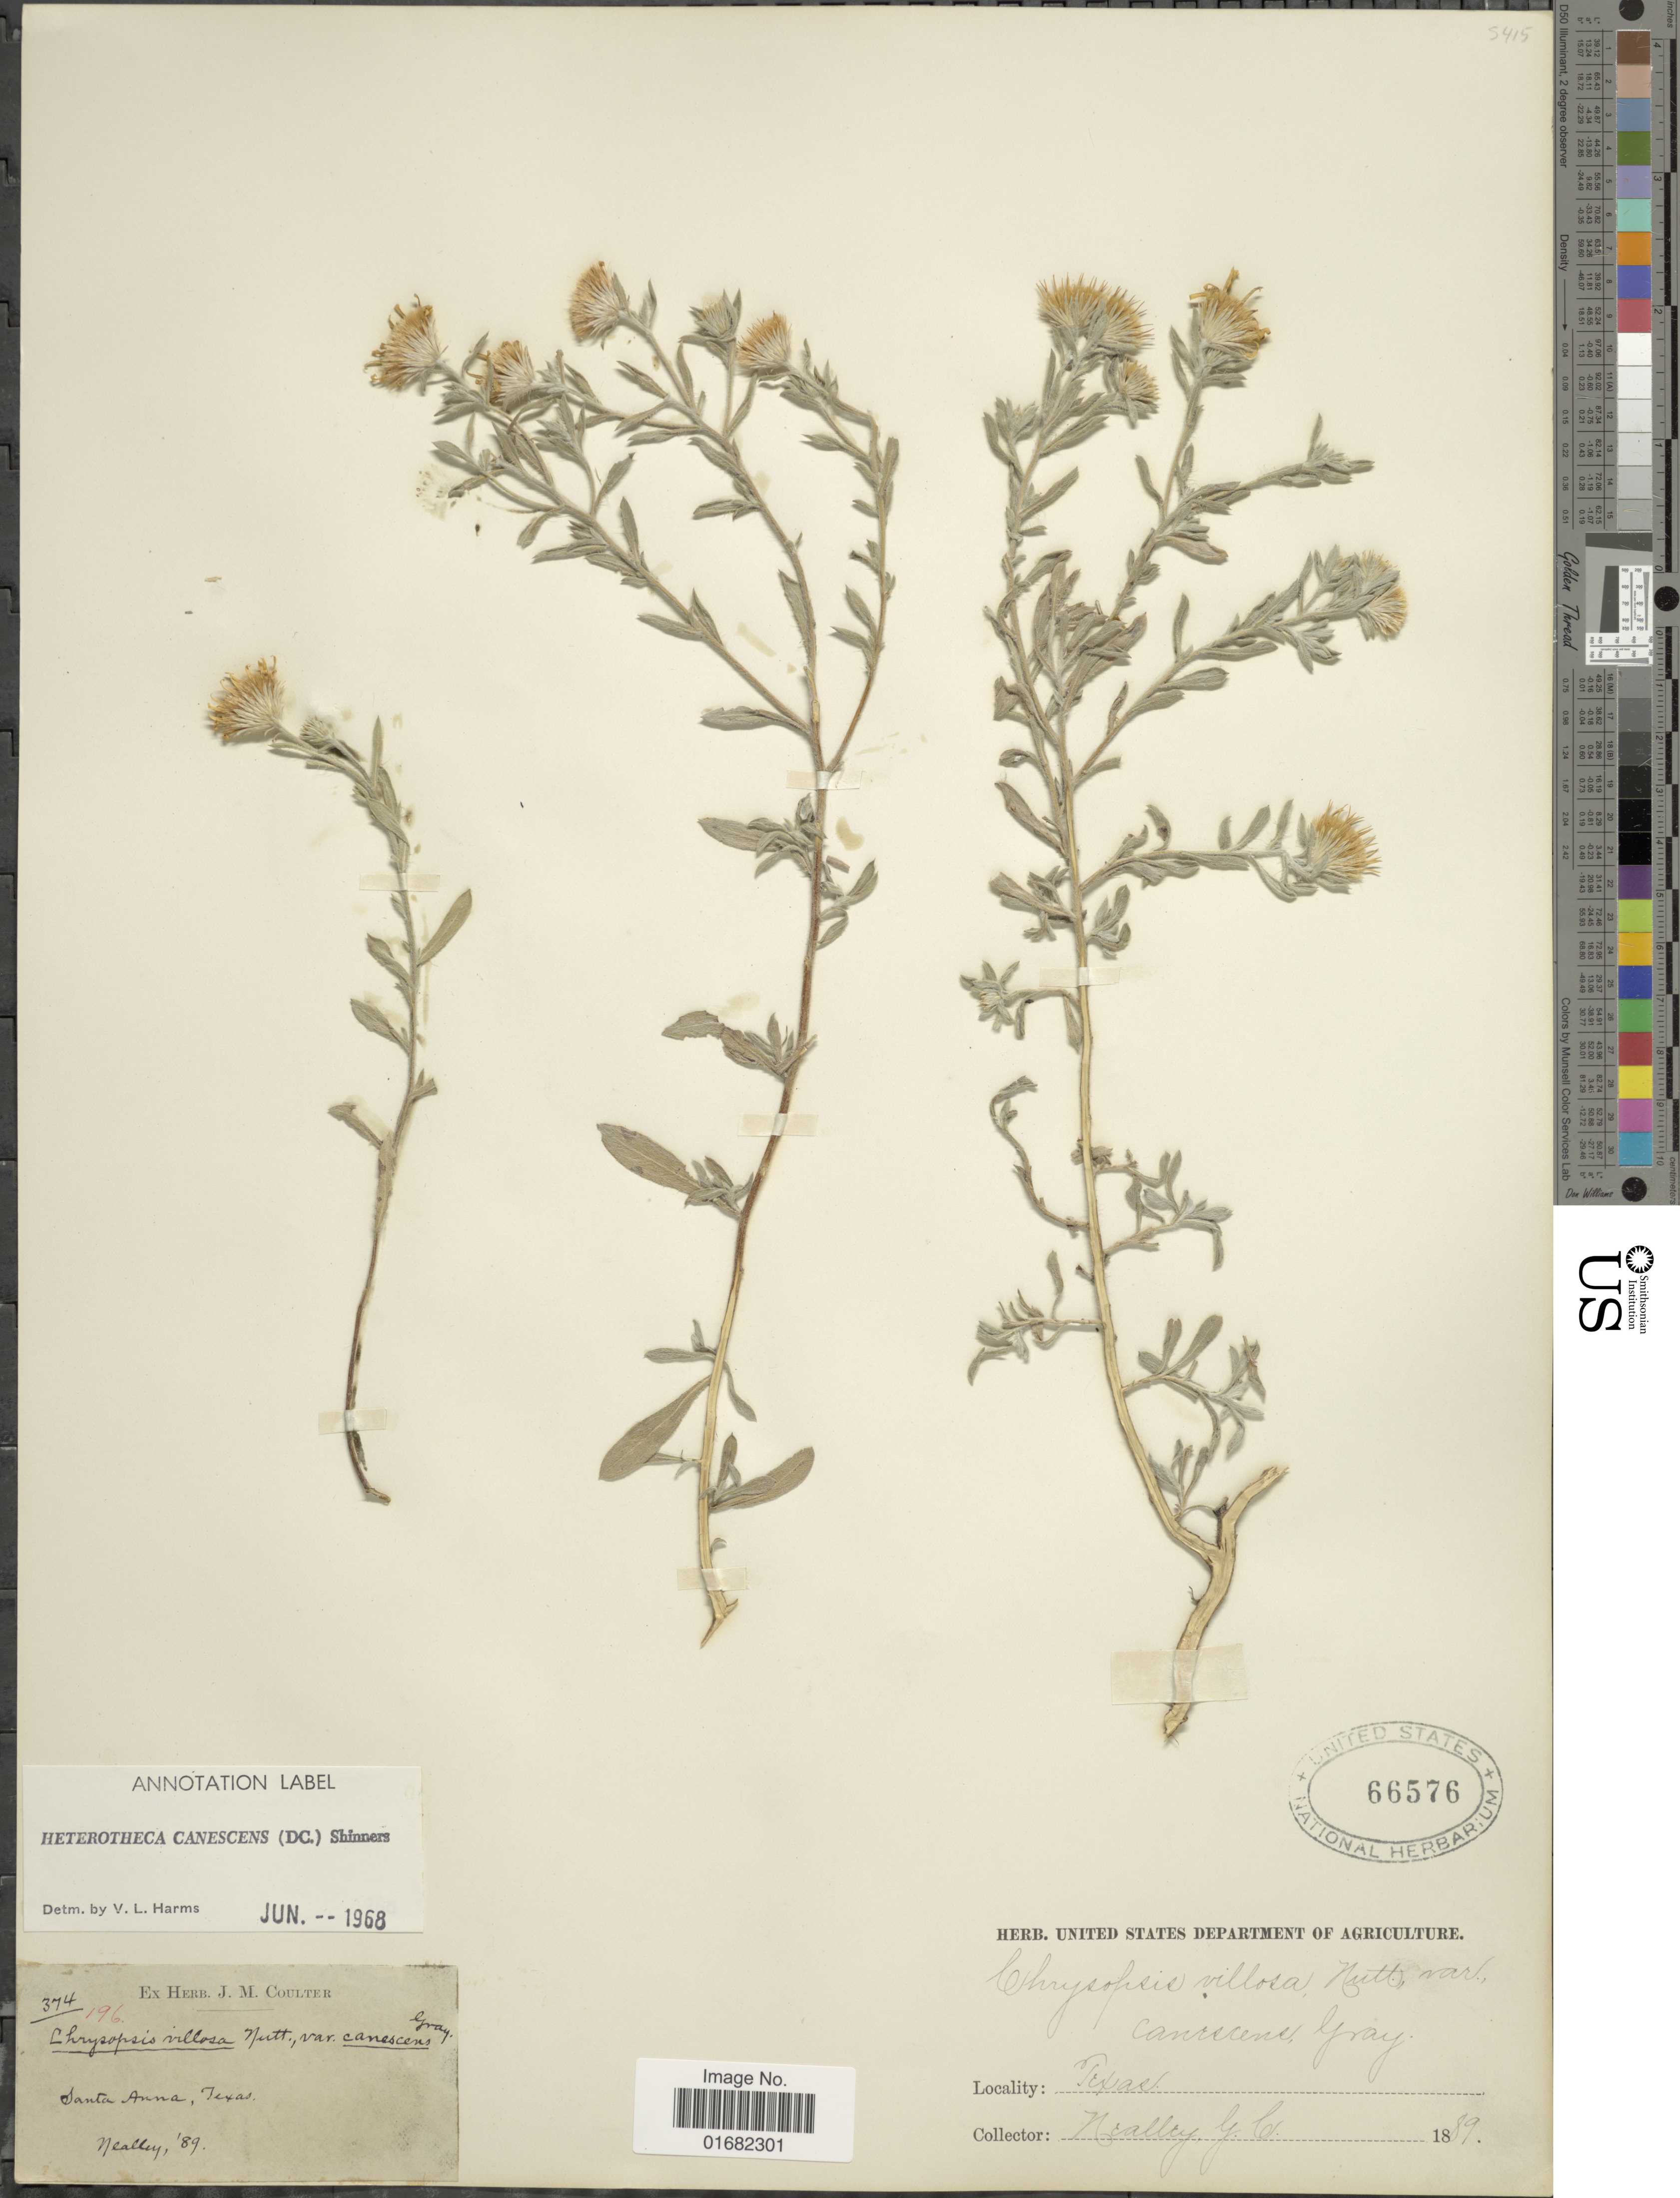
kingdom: Plantae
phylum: Tracheophyta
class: Magnoliopsida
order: Asterales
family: Asteraceae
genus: Heterotheca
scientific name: Heterotheca canescens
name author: (DC.) Shinners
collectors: G. C. Nealley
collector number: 374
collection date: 1889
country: United States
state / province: Texas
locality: Santa Anna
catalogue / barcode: US 66576